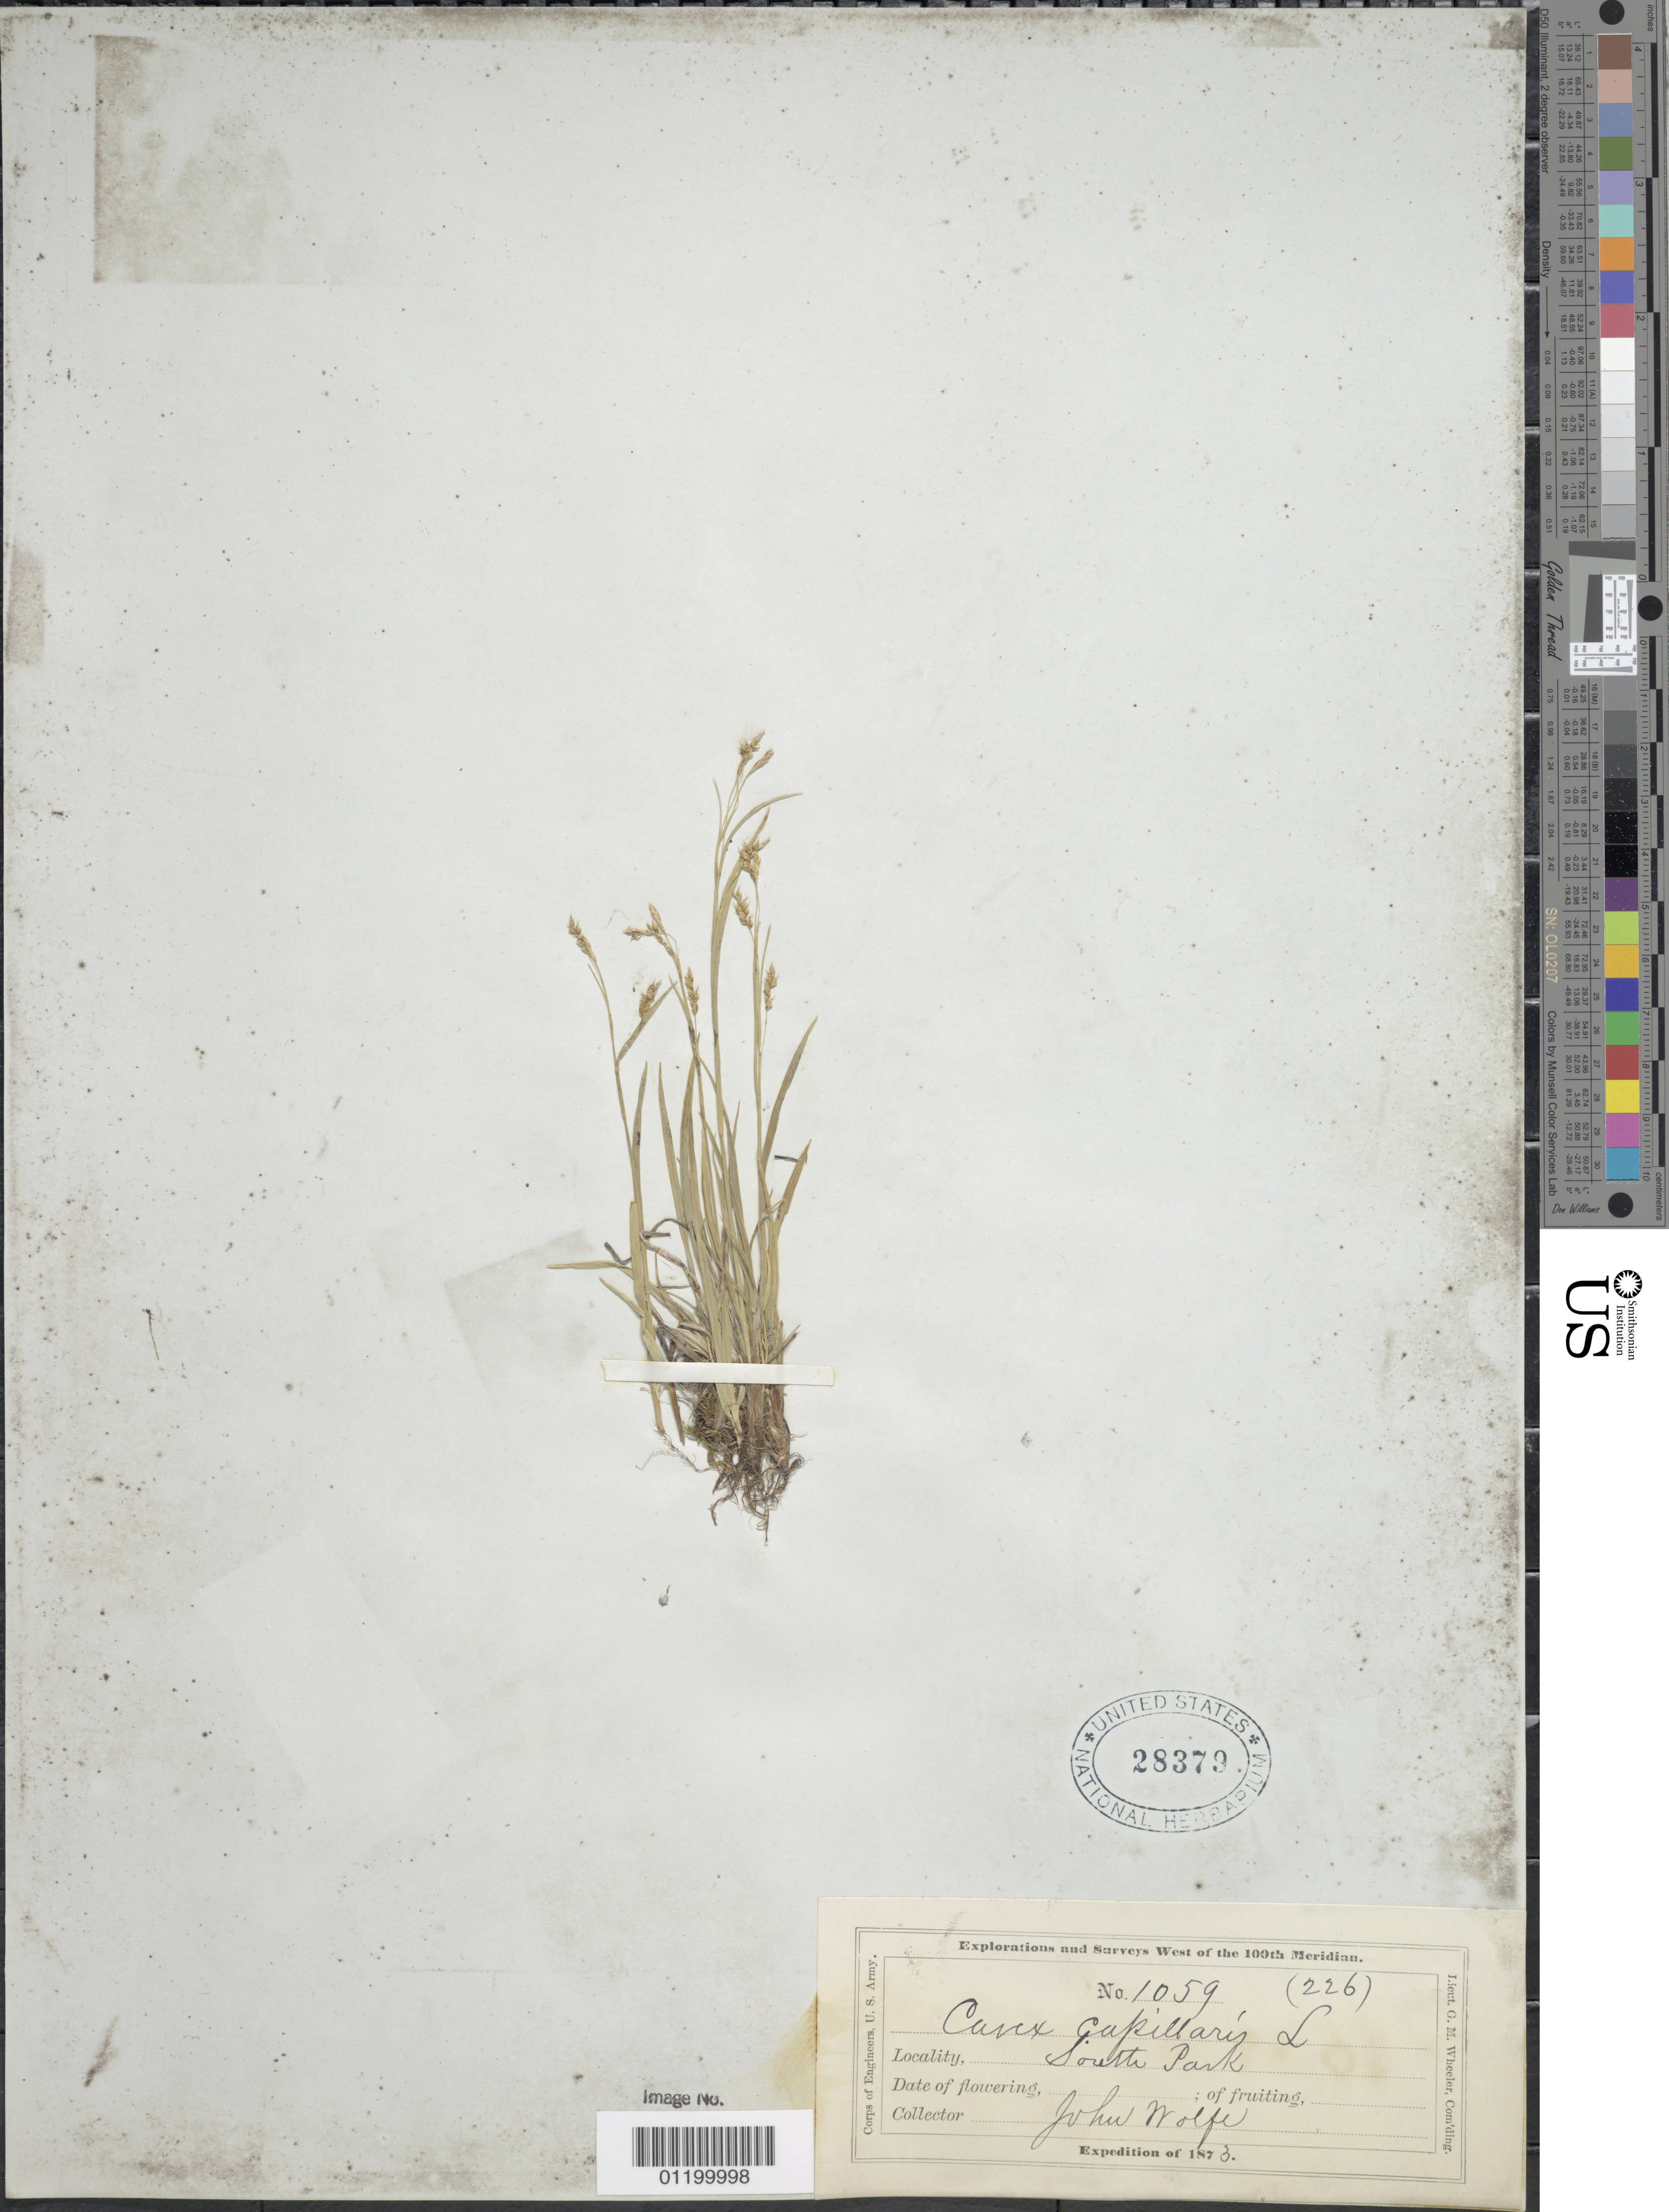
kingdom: Plantae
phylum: Tracheophyta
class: Liliopsida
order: Poales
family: Cyperaceae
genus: Carex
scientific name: Carex capillaris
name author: L.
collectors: J. Wolf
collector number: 1059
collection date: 1873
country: United States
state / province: Colorado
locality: South Park, Col Ter.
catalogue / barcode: US 28379